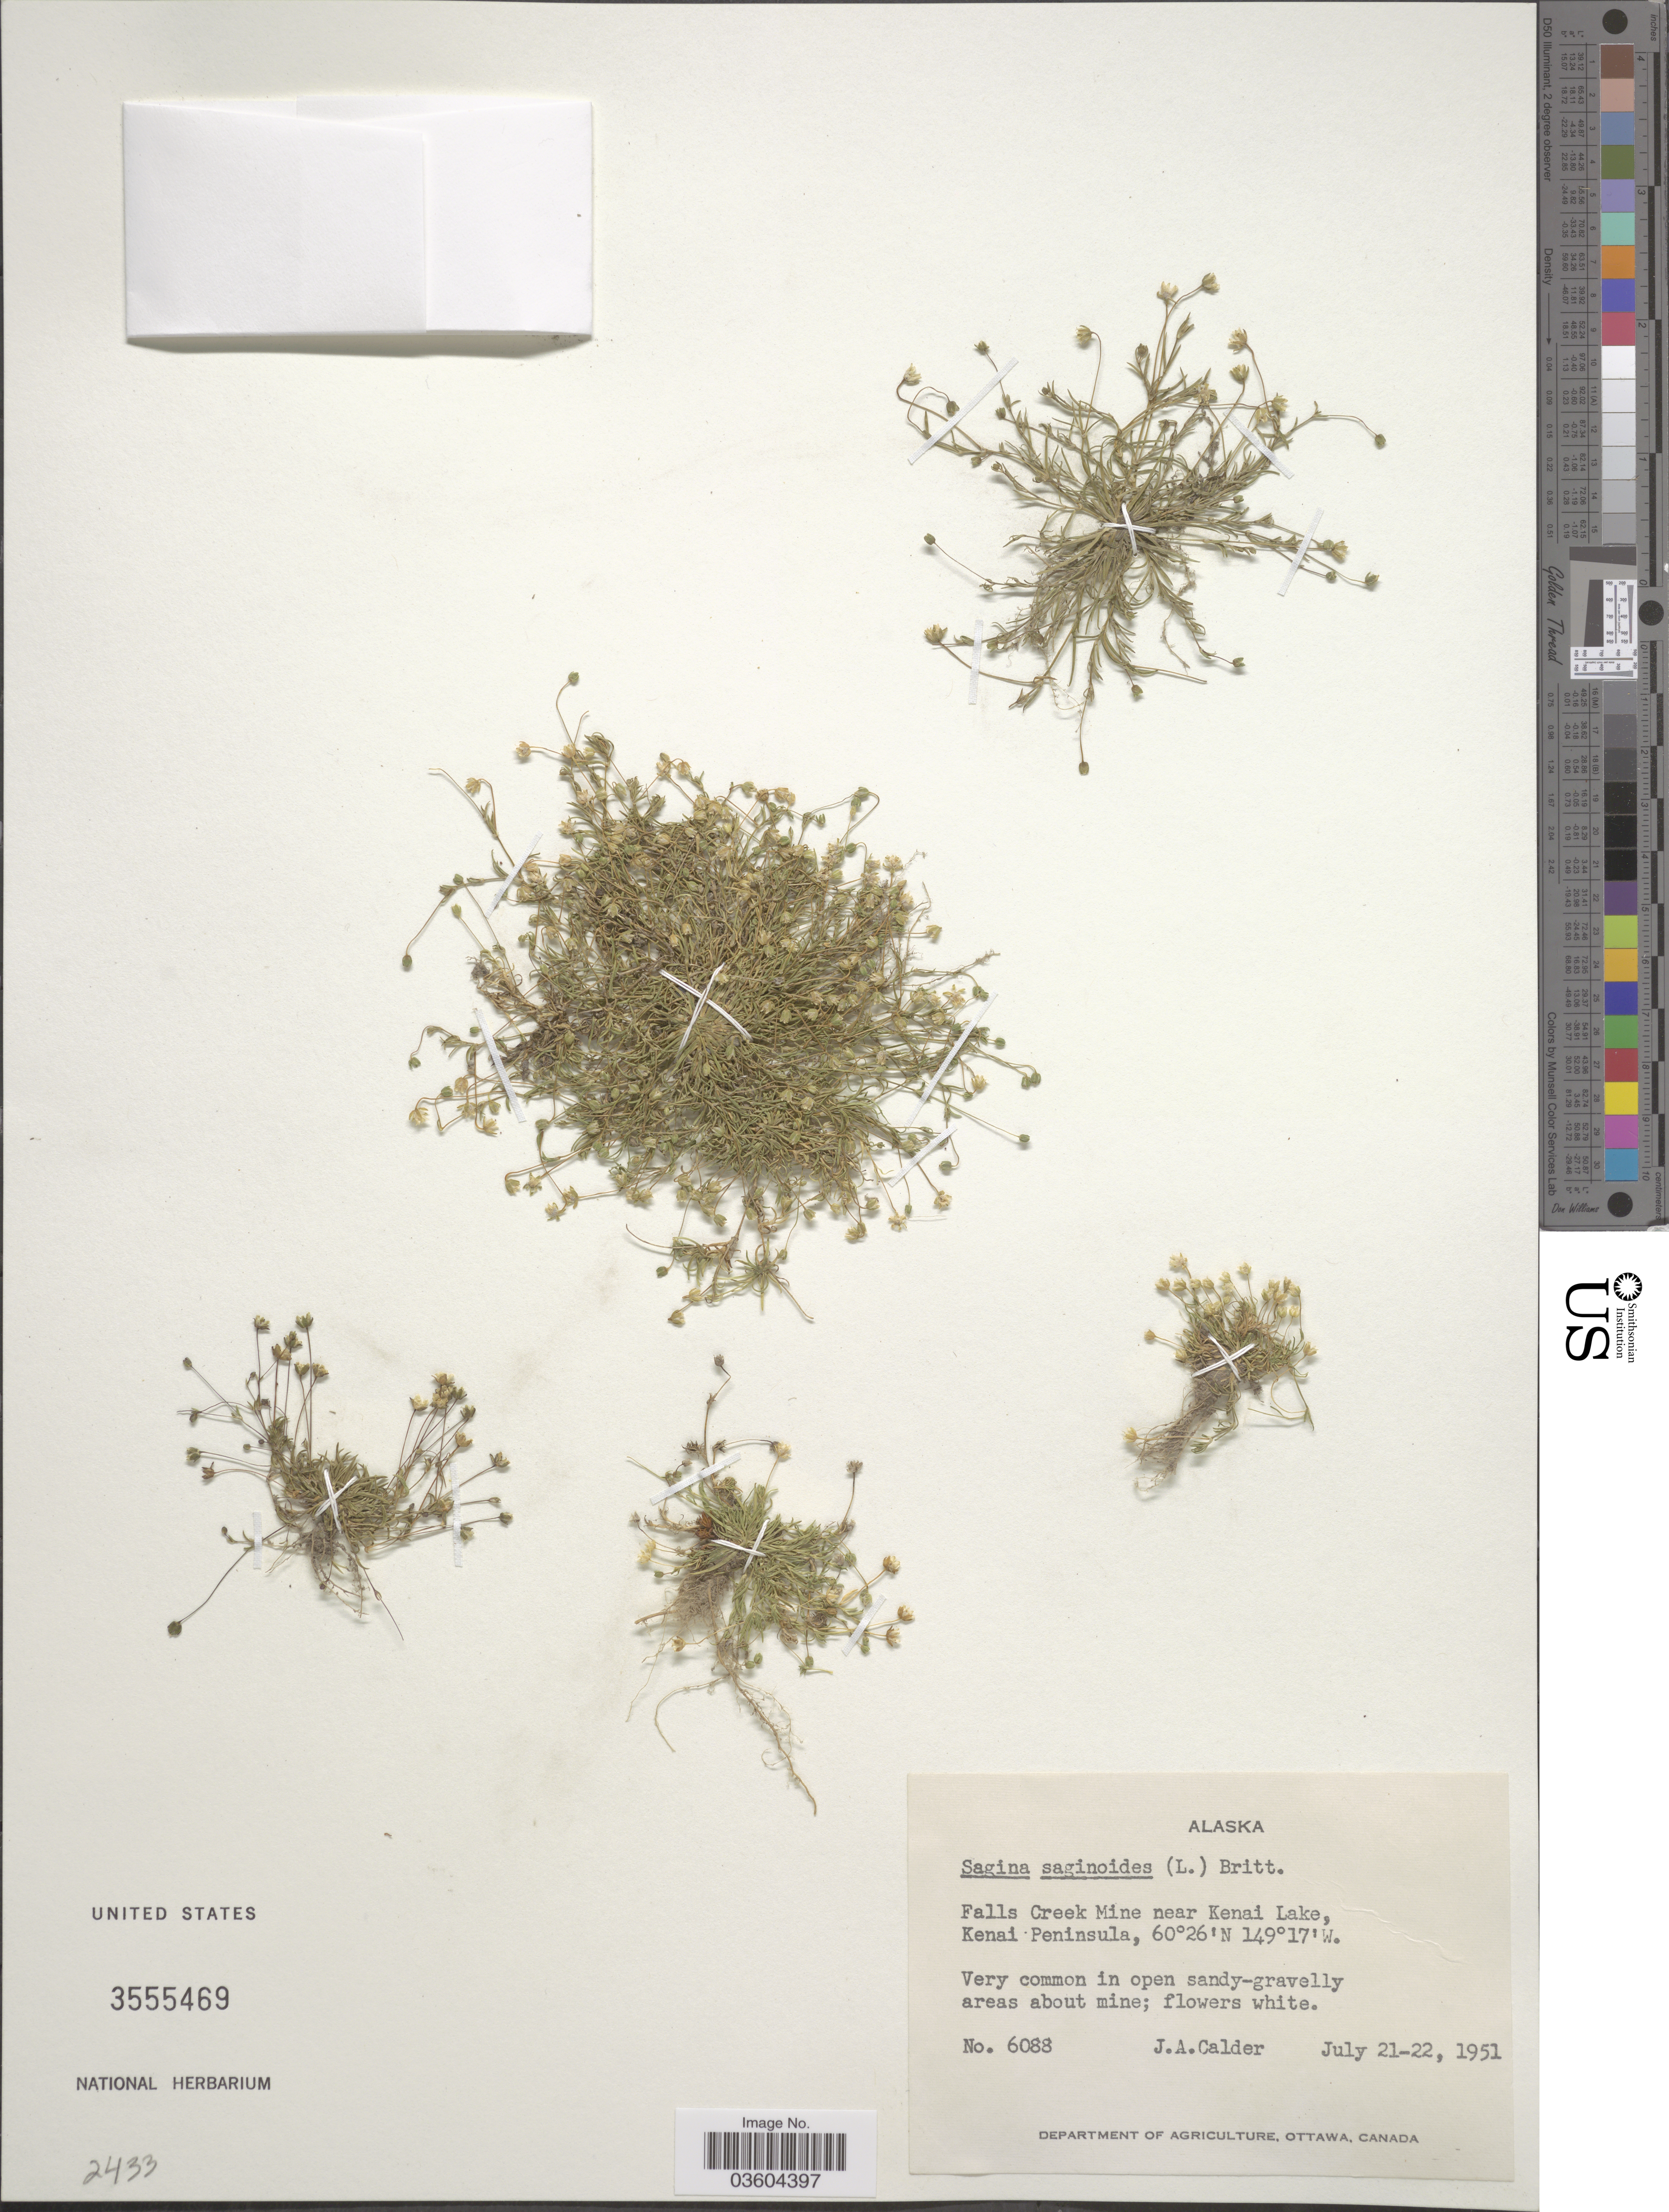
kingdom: Plantae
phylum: Tracheophyta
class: Magnoliopsida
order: Caryophyllales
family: Caryophyllaceae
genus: Sagina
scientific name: Sagina saginoides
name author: (L.) H. Karst.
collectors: J. A. Calder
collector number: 6088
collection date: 1951-07-21/1951-07-22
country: United States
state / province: Alaska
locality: Falls Creek Mine near Kenai Lake, Kenai Peninsula.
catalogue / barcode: US 3555469